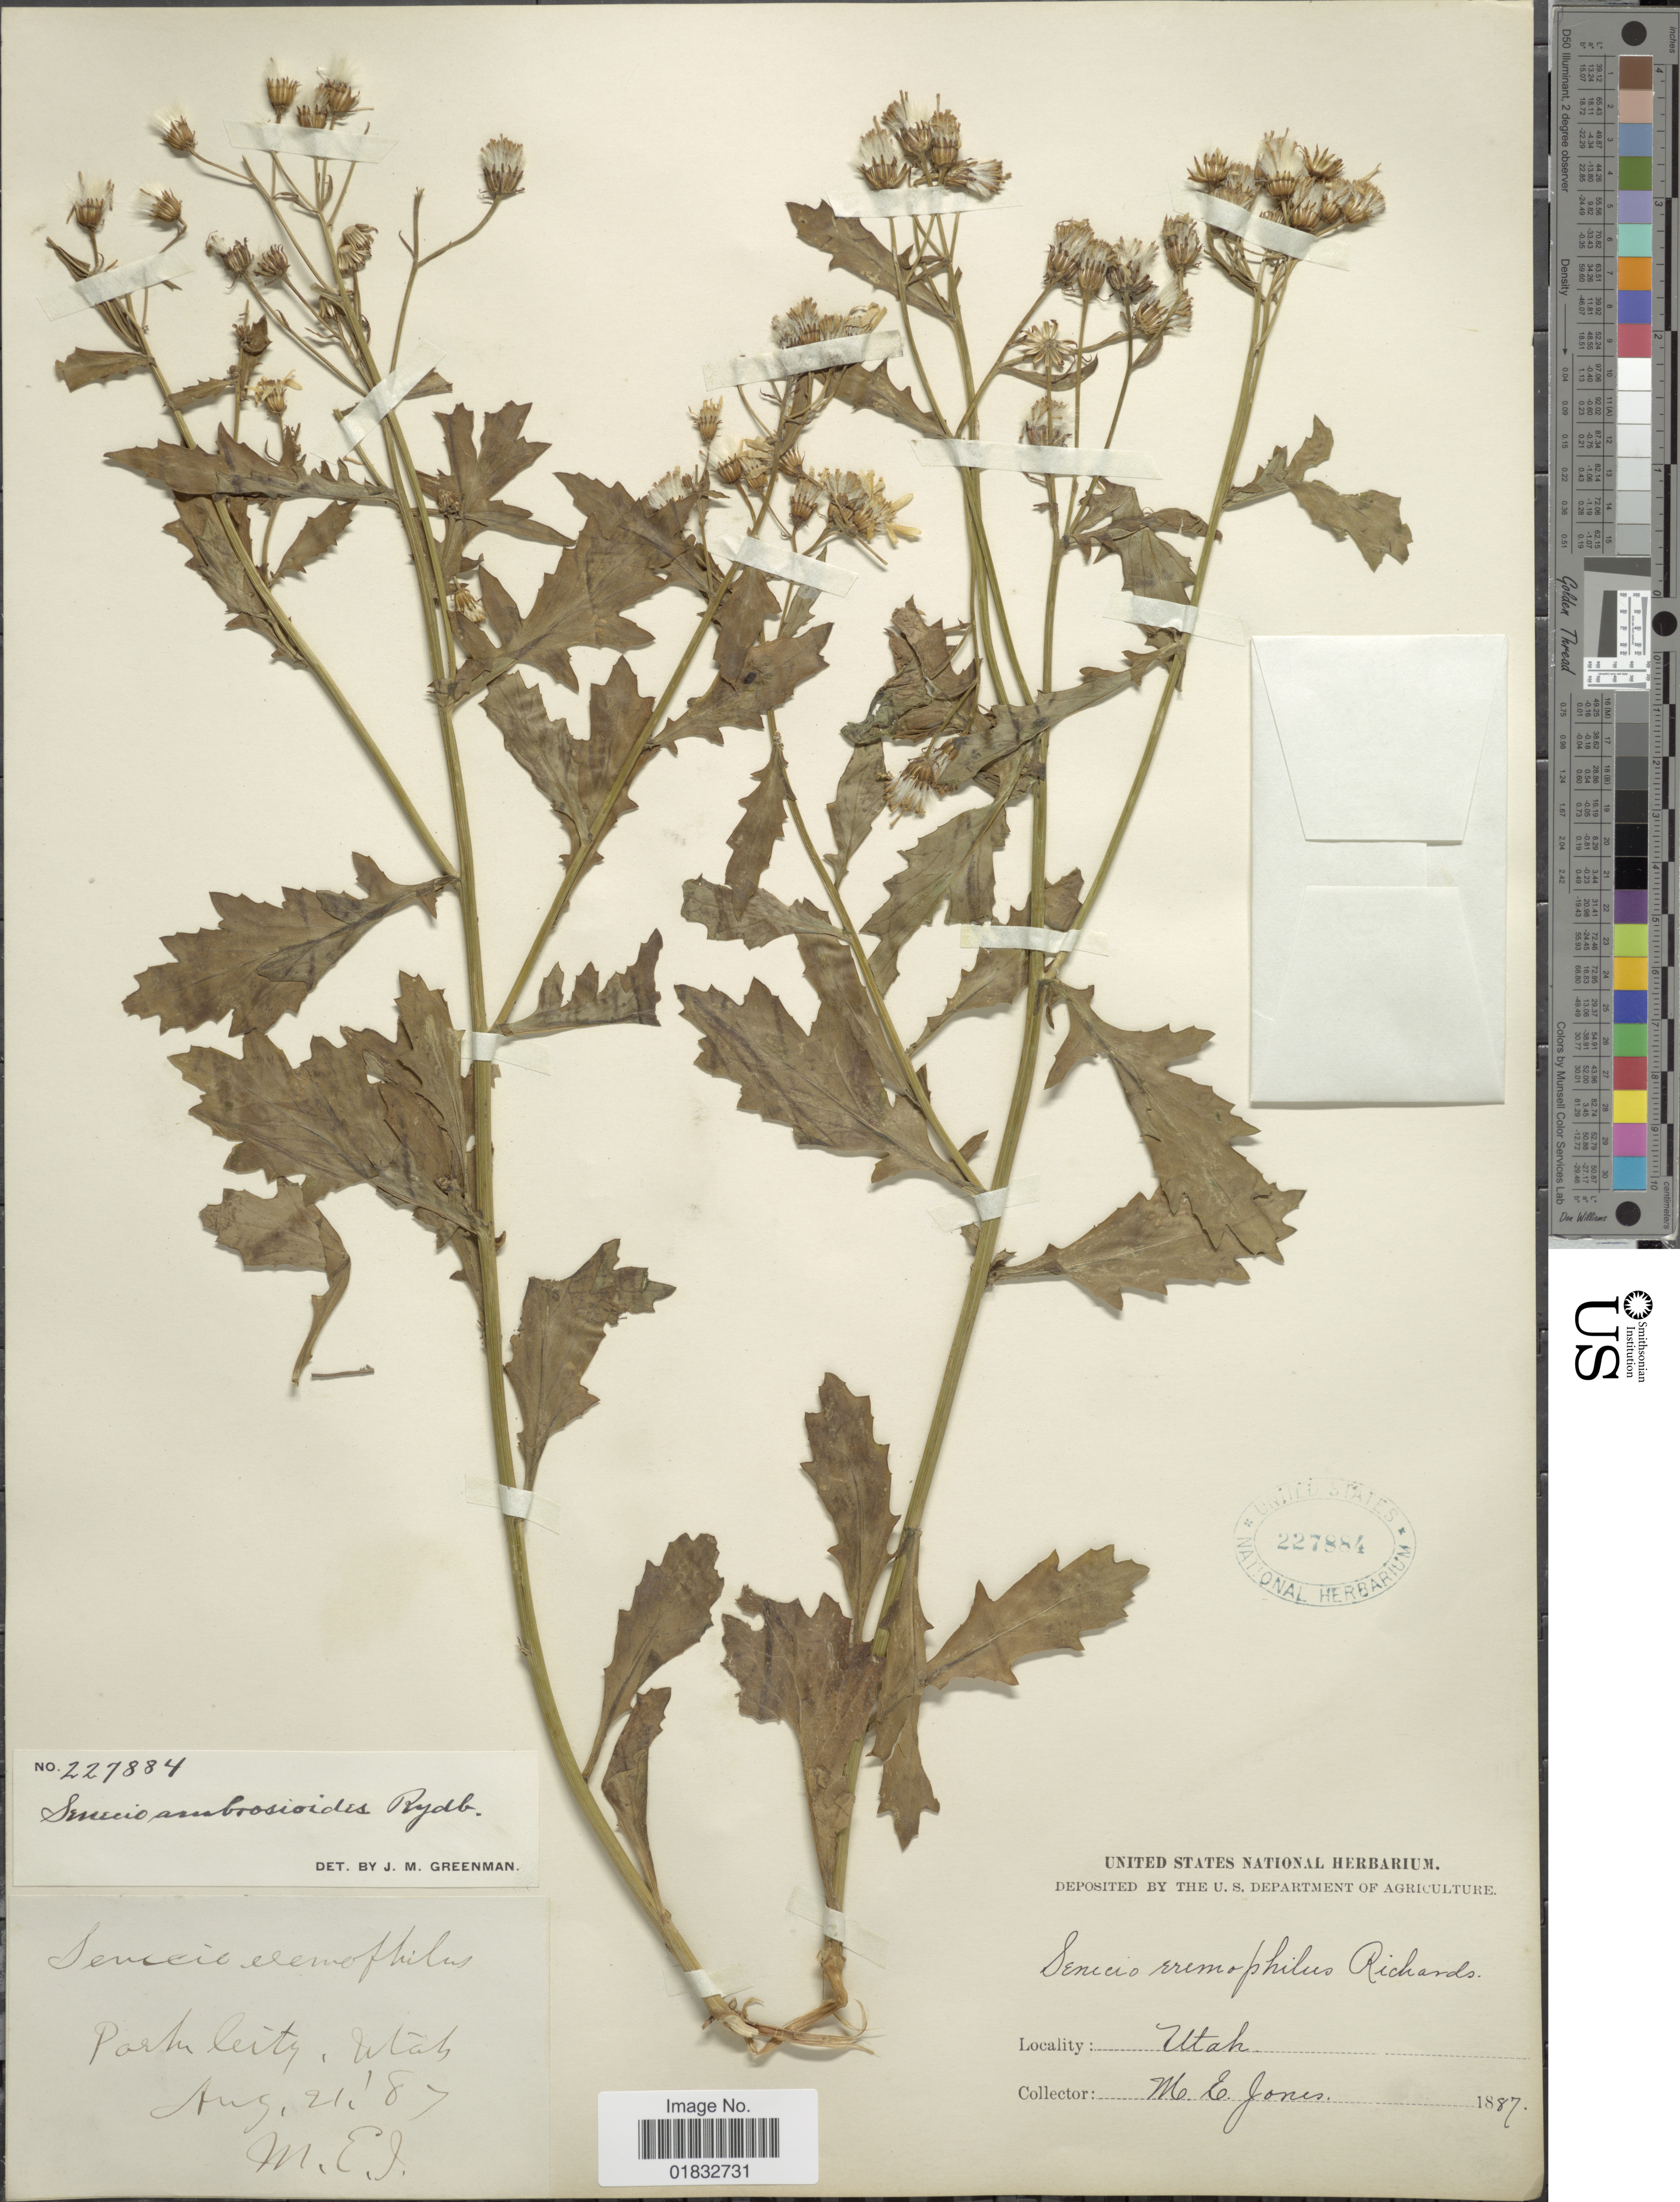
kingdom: Plantae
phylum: Tracheophyta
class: Magnoliopsida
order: Asterales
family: Asteraceae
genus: Senecio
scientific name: Senecio eremophilus var. kingii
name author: (Rydb.) Greenm.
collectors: M. E. Jones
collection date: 1887-08-21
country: United States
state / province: Utah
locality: Park City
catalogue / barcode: US 227884